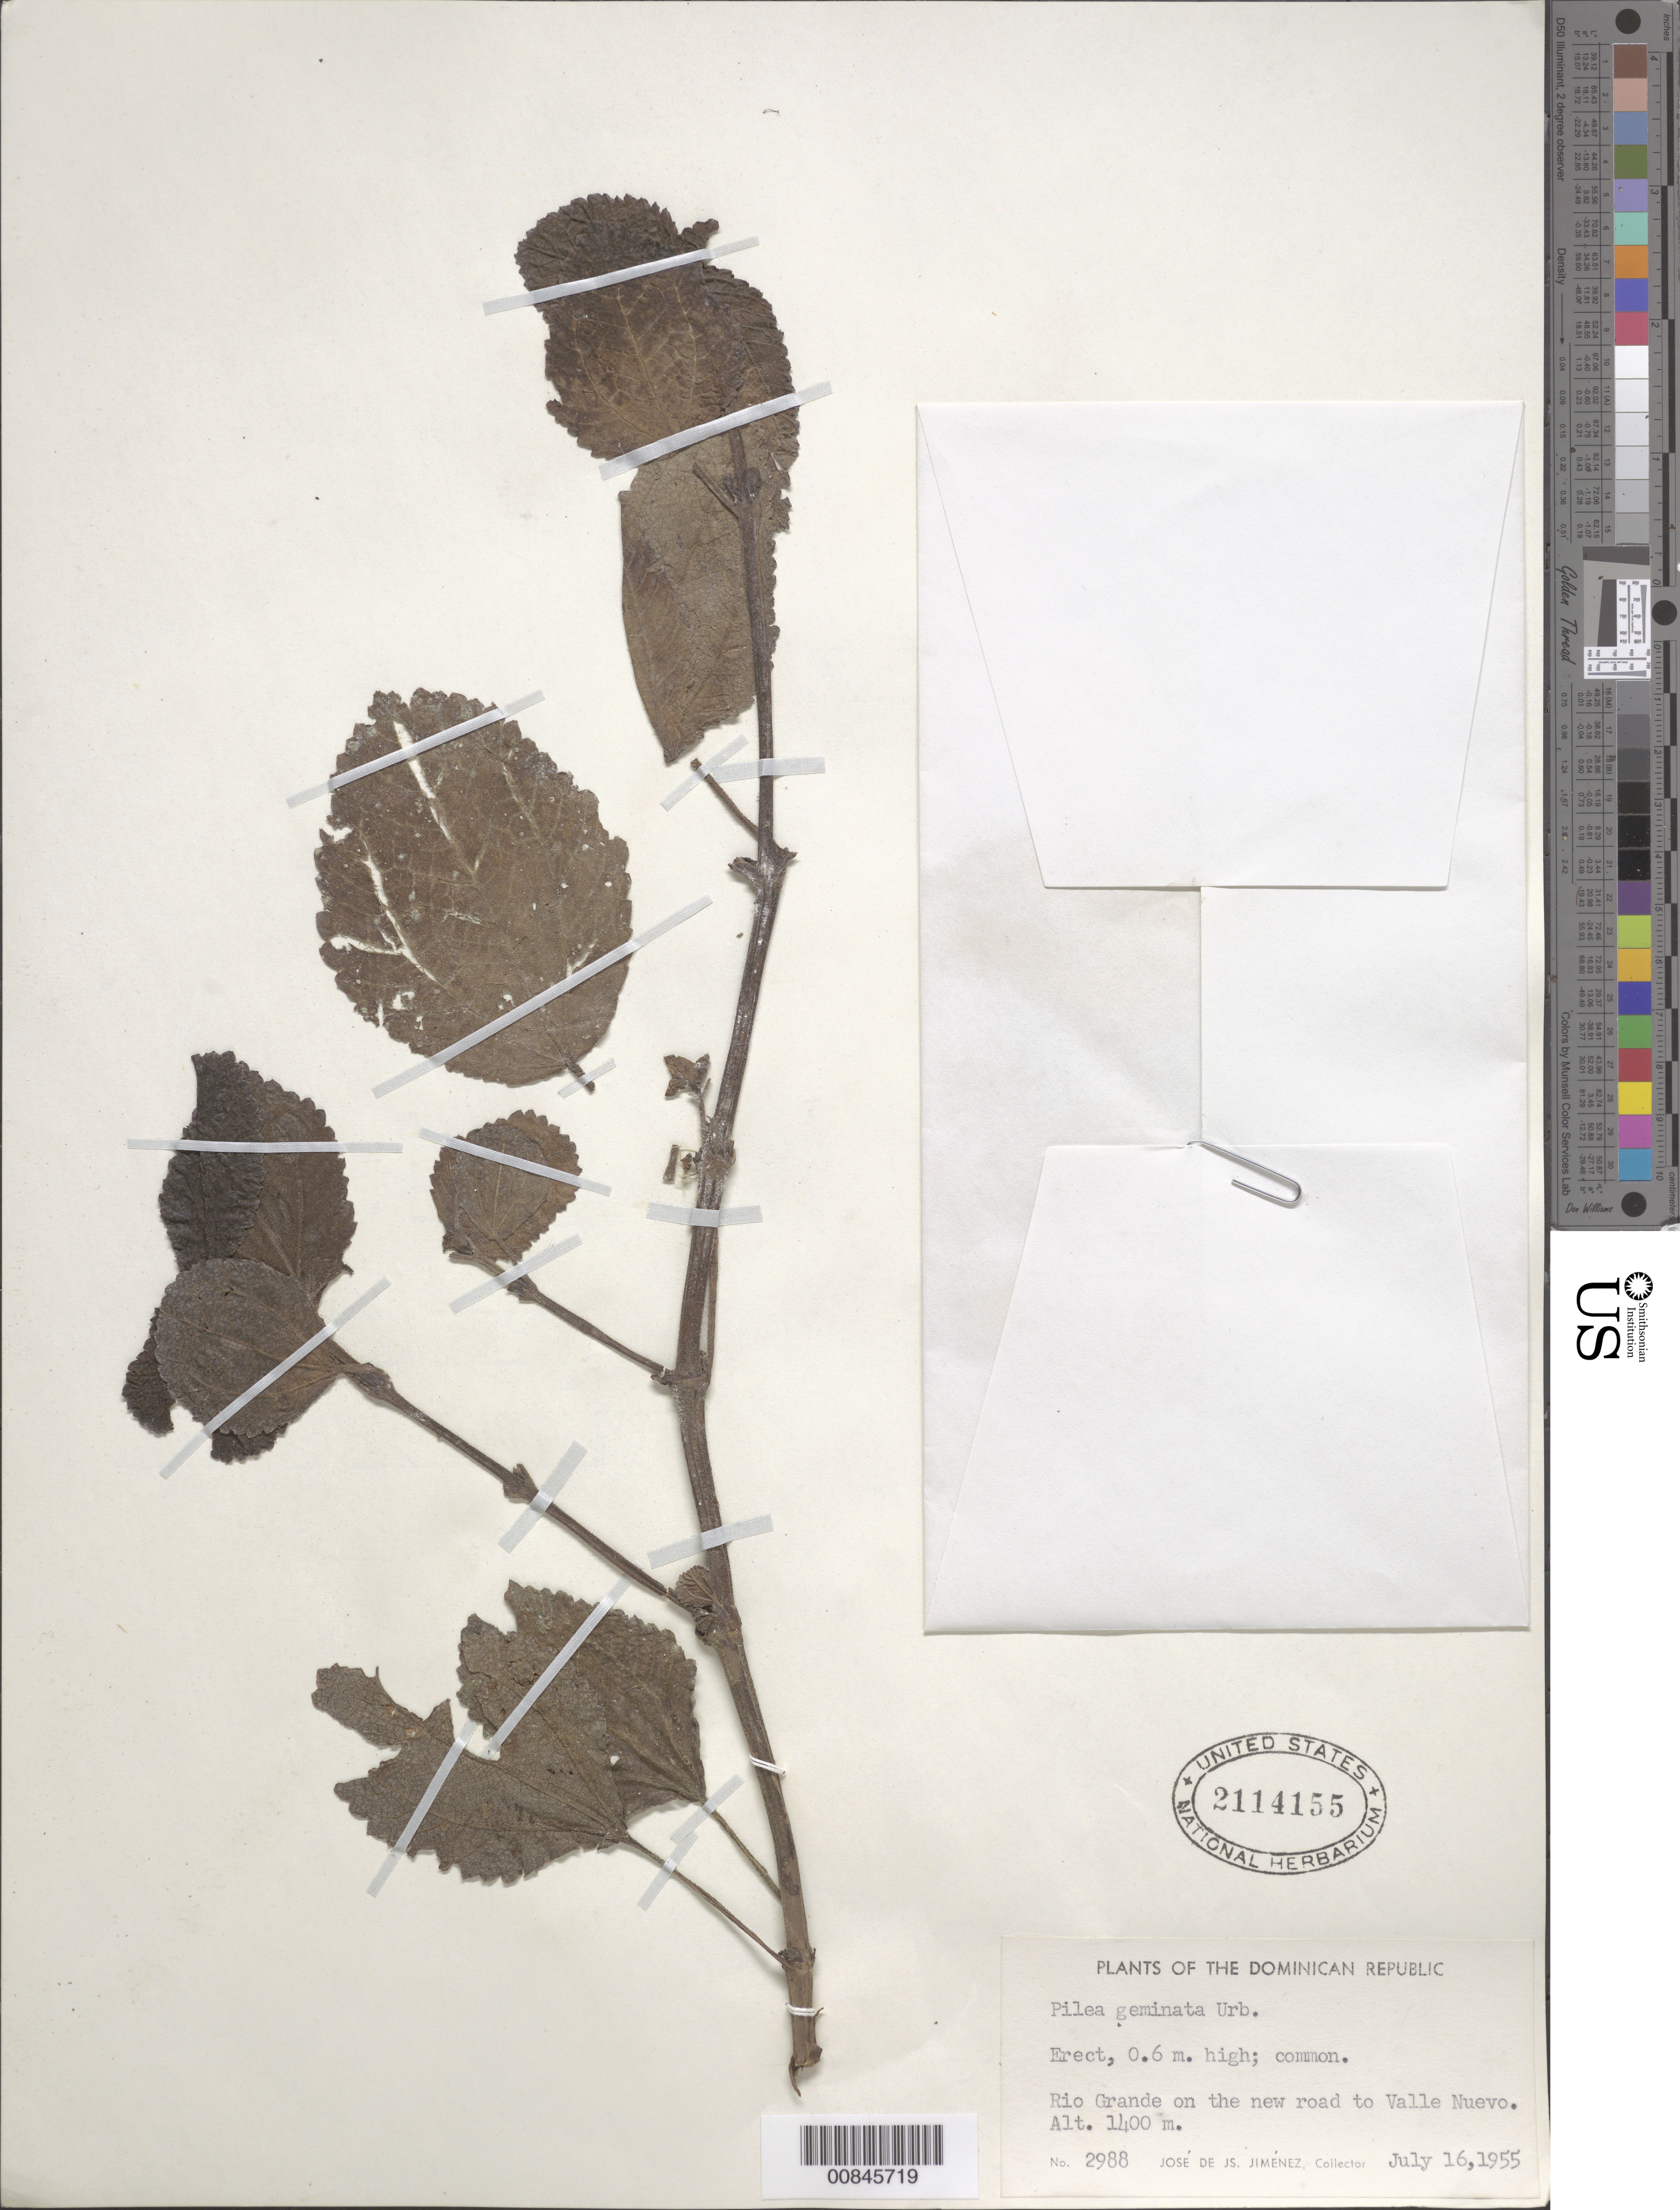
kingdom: Plantae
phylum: Tracheophyta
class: Magnoliopsida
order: Rosales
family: Urticaceae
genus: Pilea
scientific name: Pilea geminata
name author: Urb.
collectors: J. J. Jiménez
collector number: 2988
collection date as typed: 16 Jul 1955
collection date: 1955-07-16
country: Dominican Republic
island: Hispaniola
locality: Río Grande on the new road to Valle Nuevo.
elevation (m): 1400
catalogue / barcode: US 2114155